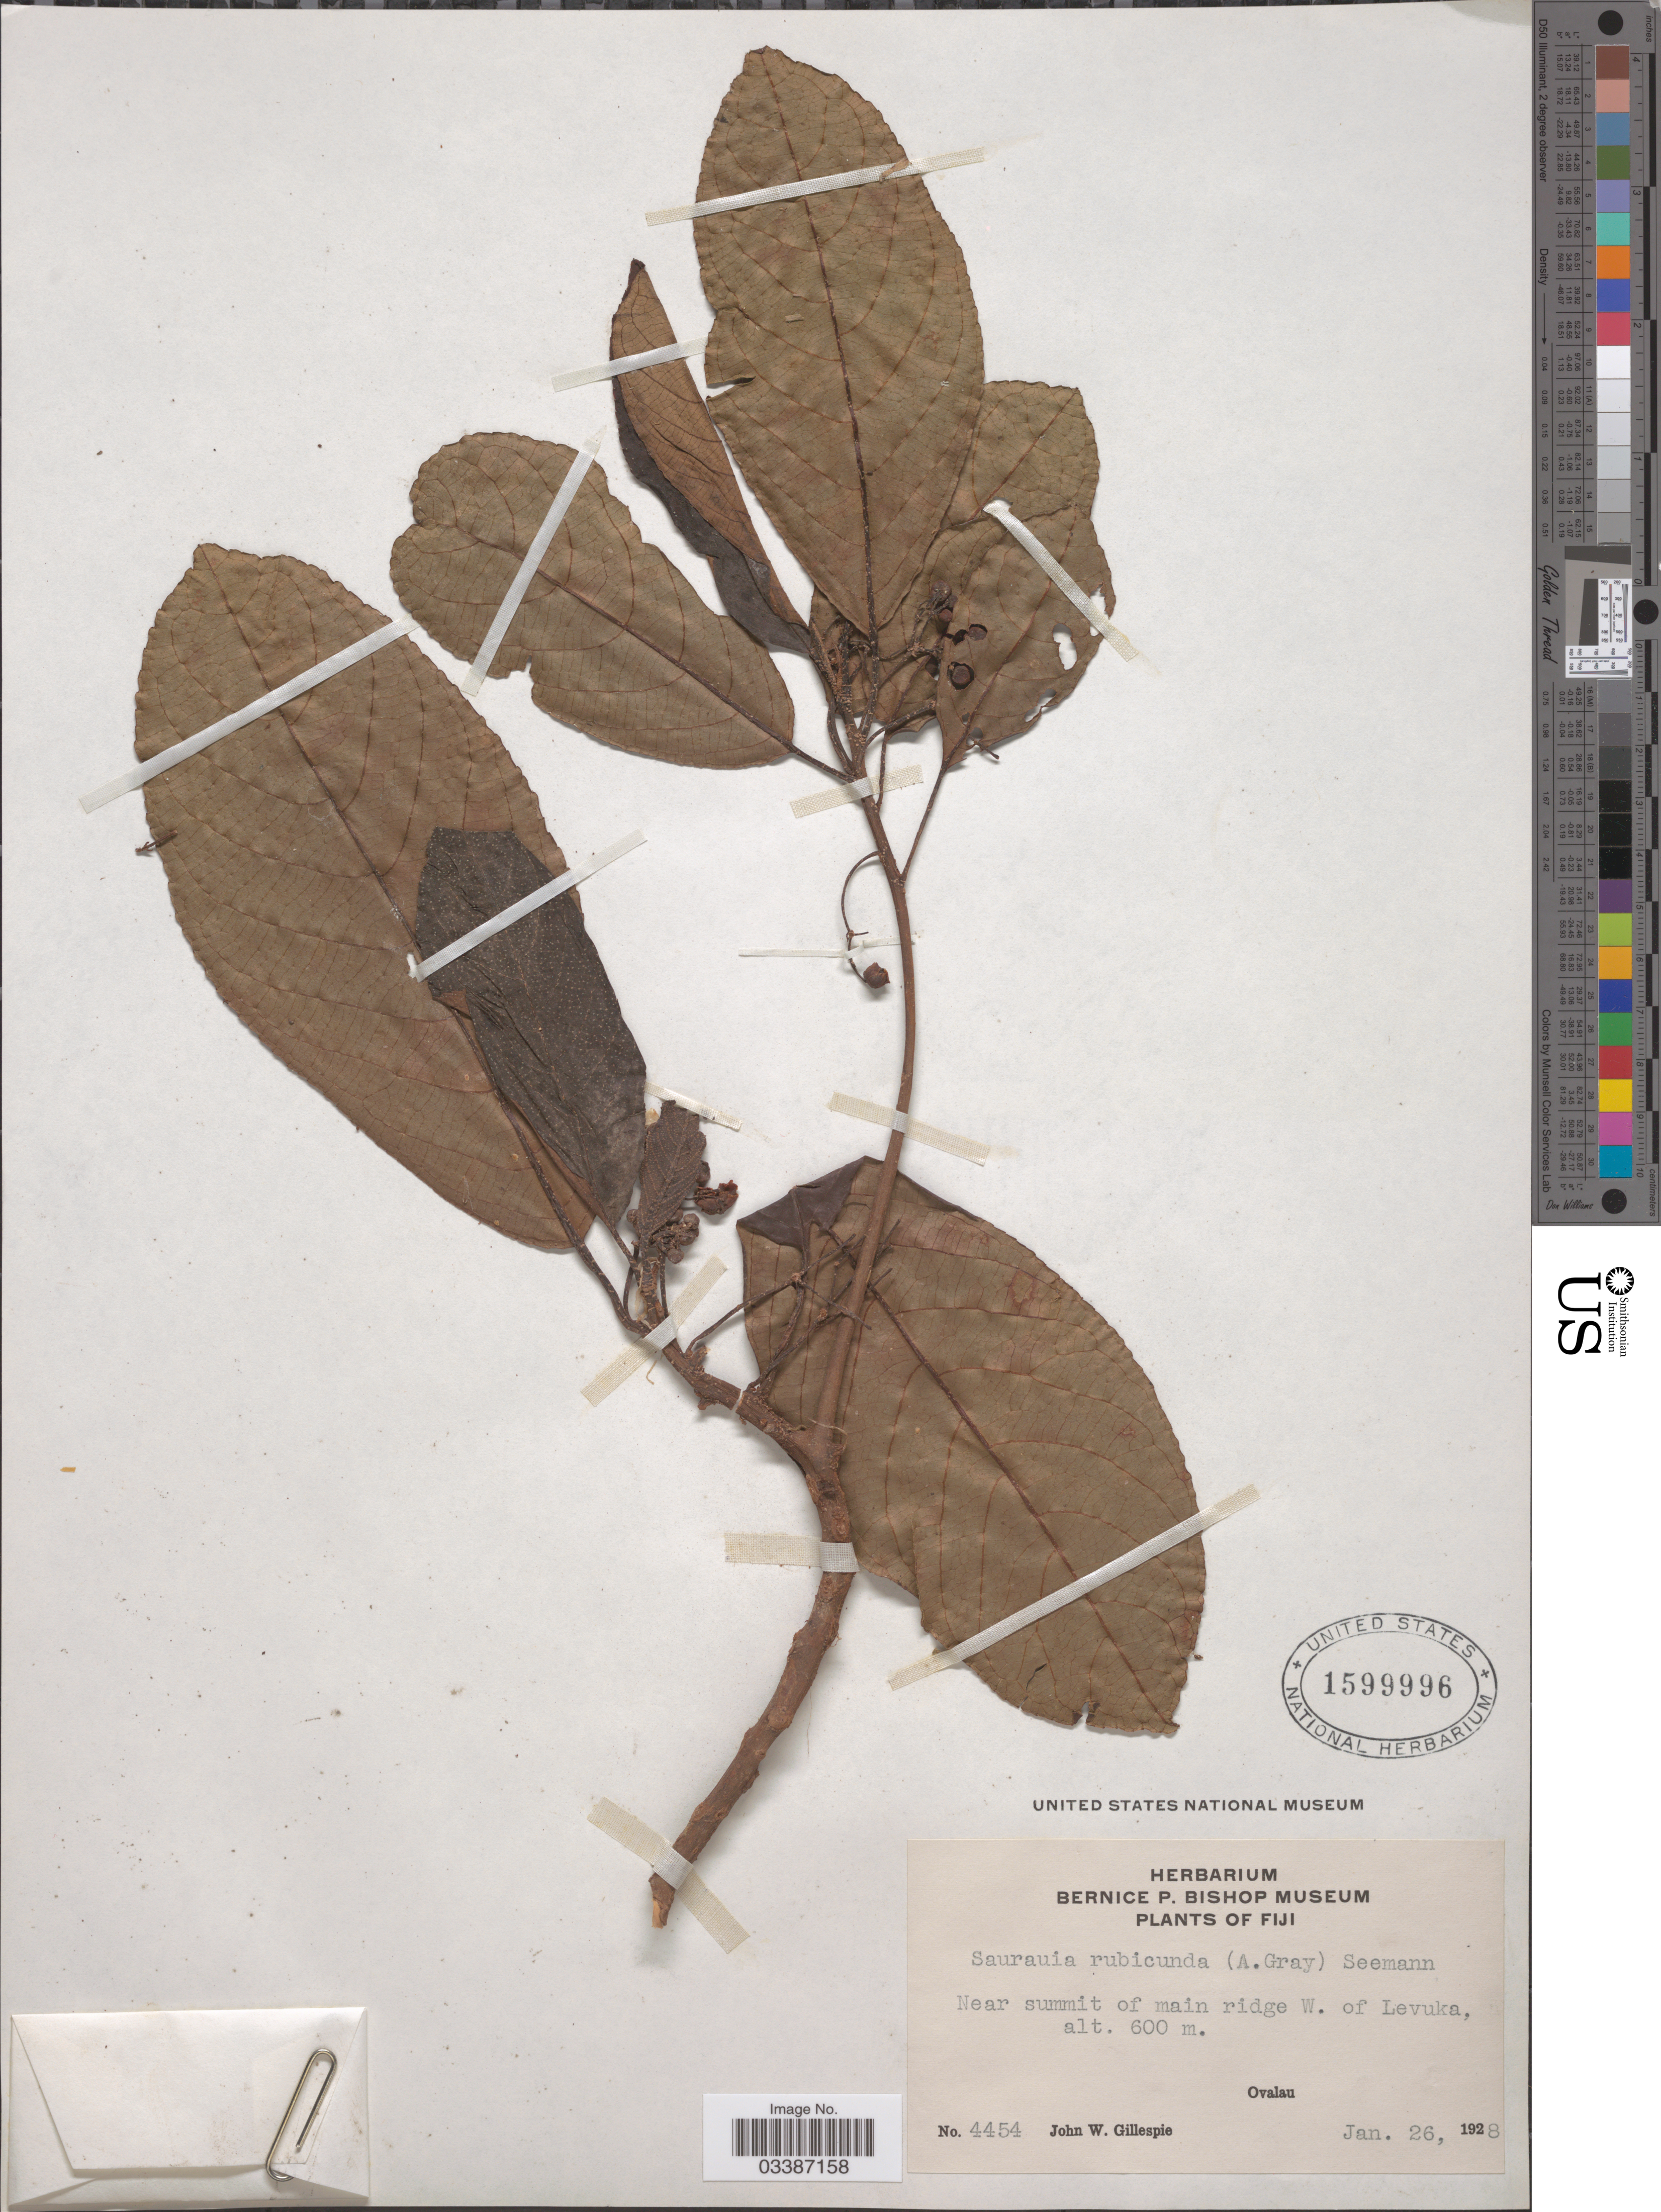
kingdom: Plantae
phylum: Tracheophyta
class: Magnoliopsida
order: Ericales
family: Actinidiaceae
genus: Saurauia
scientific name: Saurauia rubicunda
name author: Seem.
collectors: J. W. Gillespie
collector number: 4454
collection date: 1928-01-26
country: Fiji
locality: Near summit of main ridge W. of Levuka. Ovalau.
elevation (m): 600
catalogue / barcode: US 1599996